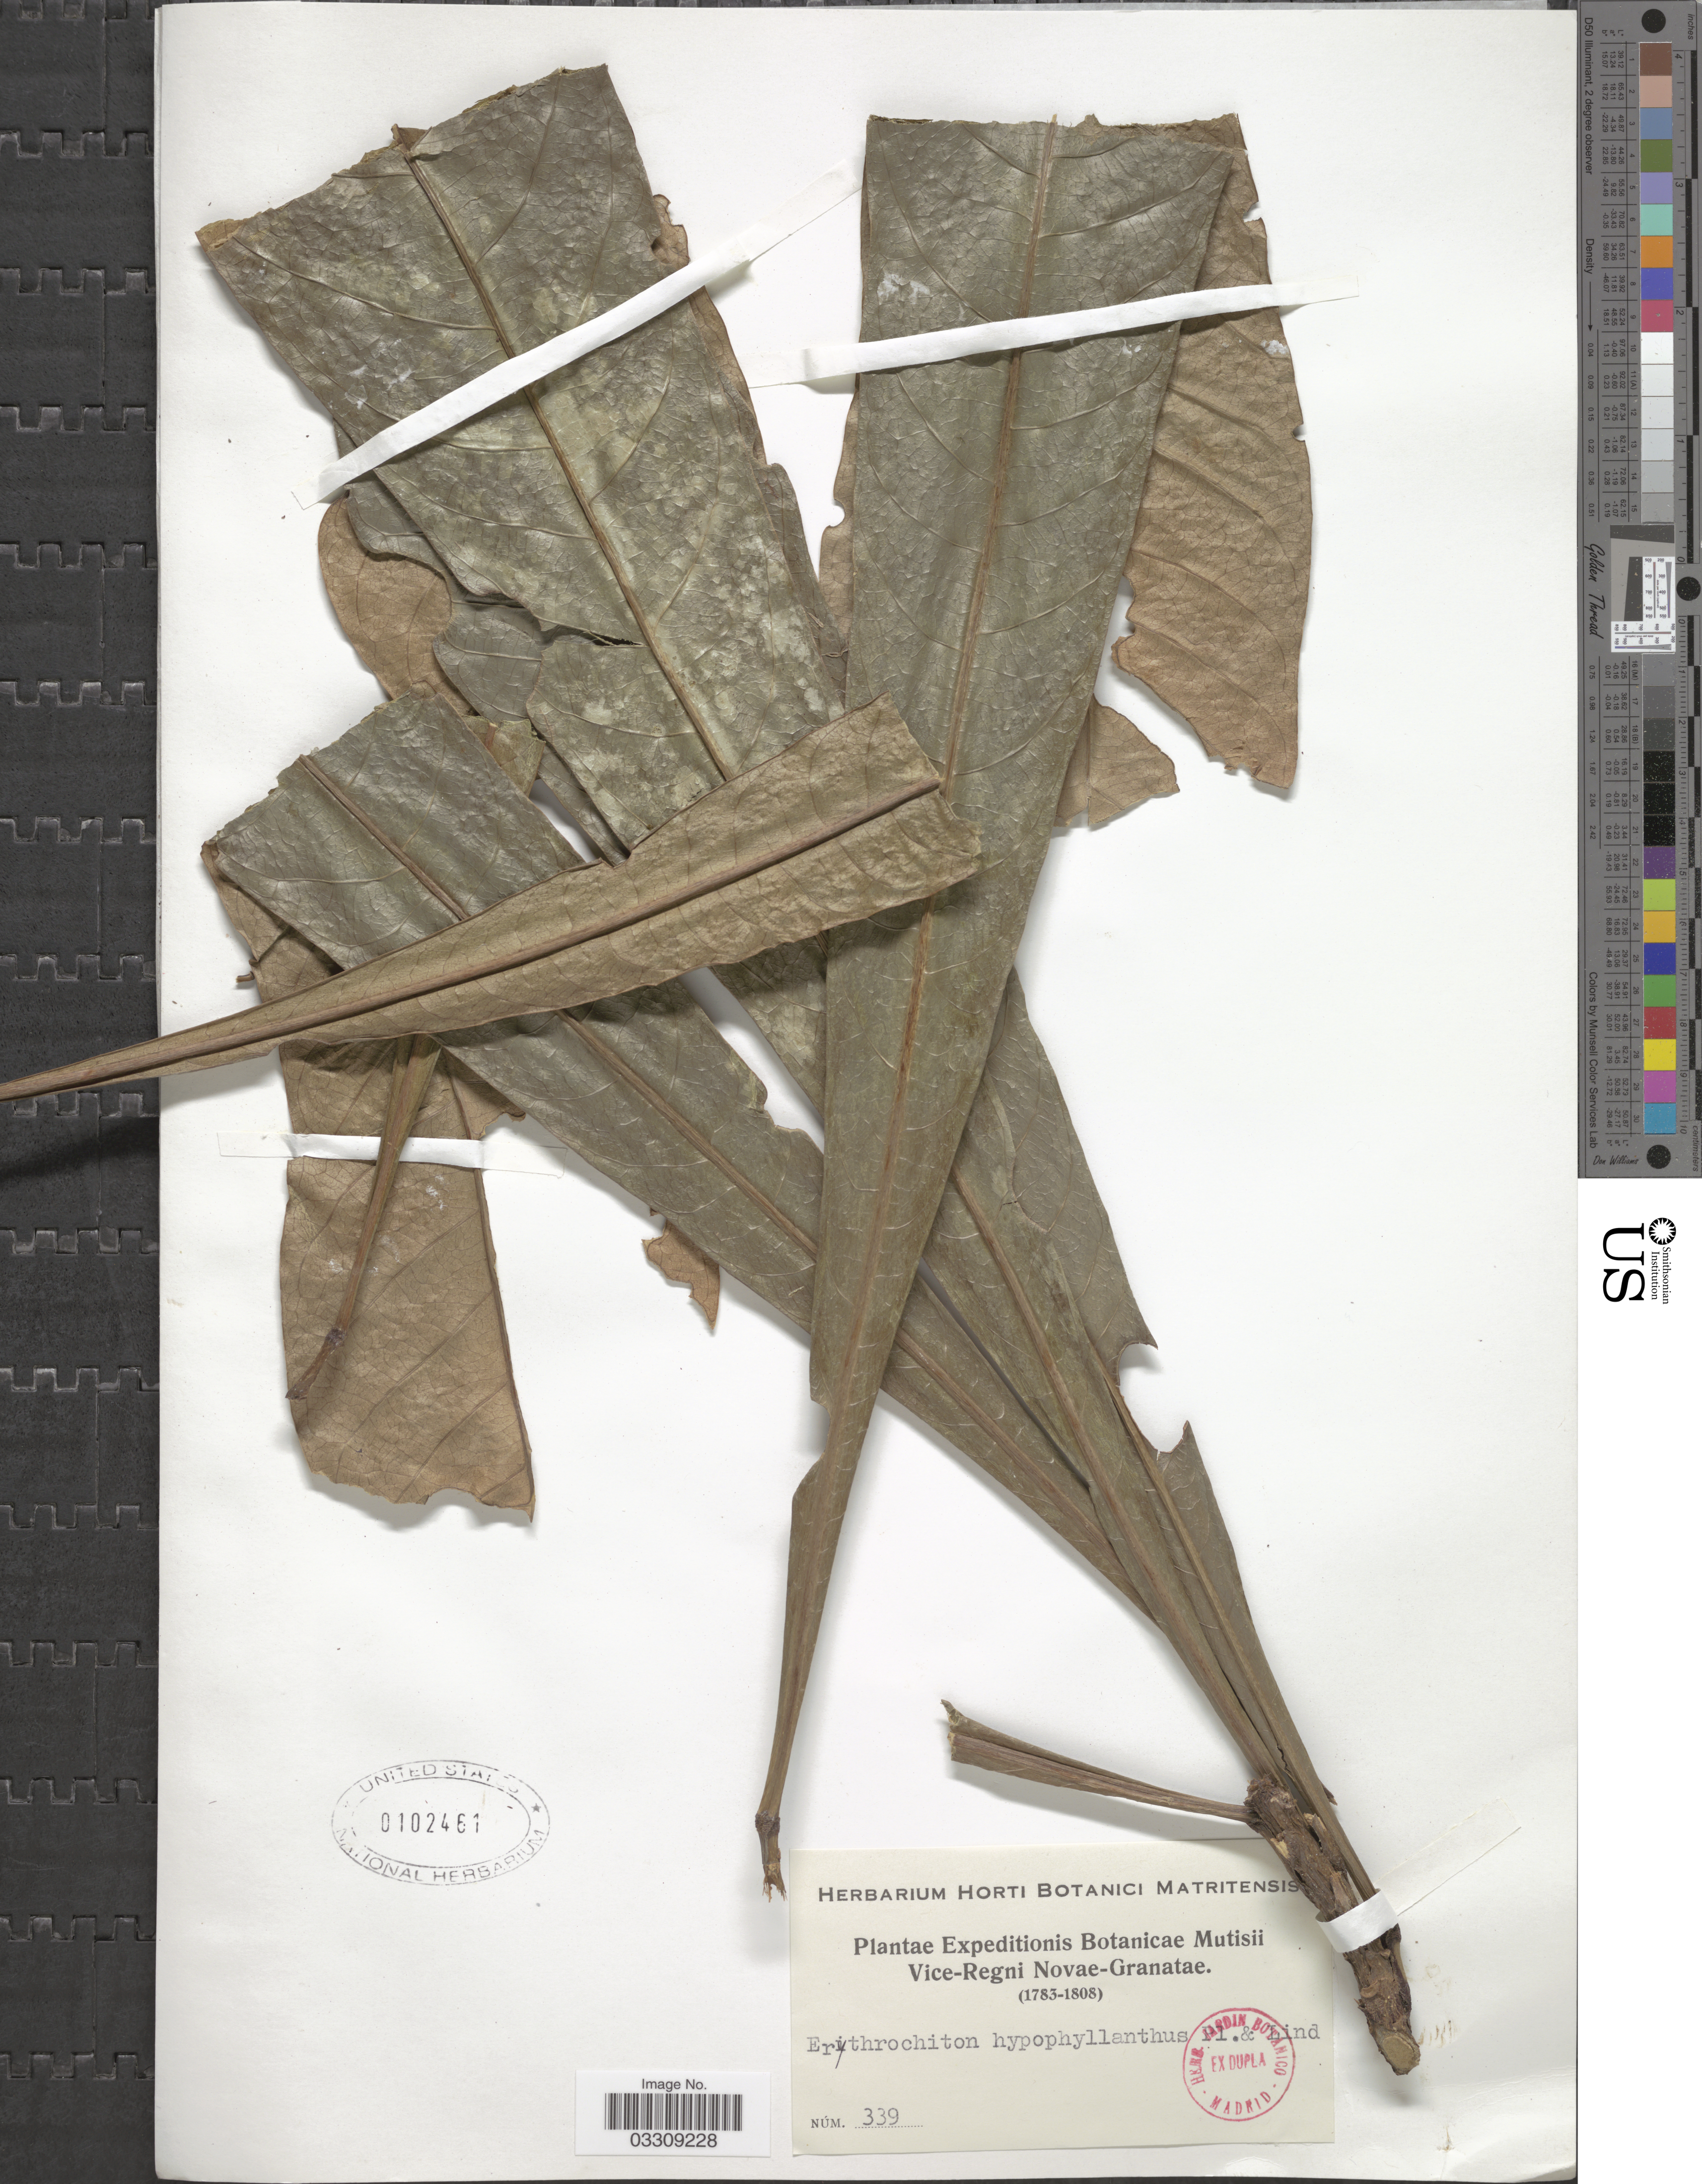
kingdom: Plantae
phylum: Tracheophyta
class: Magnoliopsida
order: Sapindales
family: Rutaceae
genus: Erythrochiton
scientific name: Erythrochiton sp. nov.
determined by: Londoño-Echeverri, Y.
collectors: Expeditions Botanicae Mutisii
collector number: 339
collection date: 1783/1808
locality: Vice-Regni [unsure placement] Novae-Granatae.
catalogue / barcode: US 102461